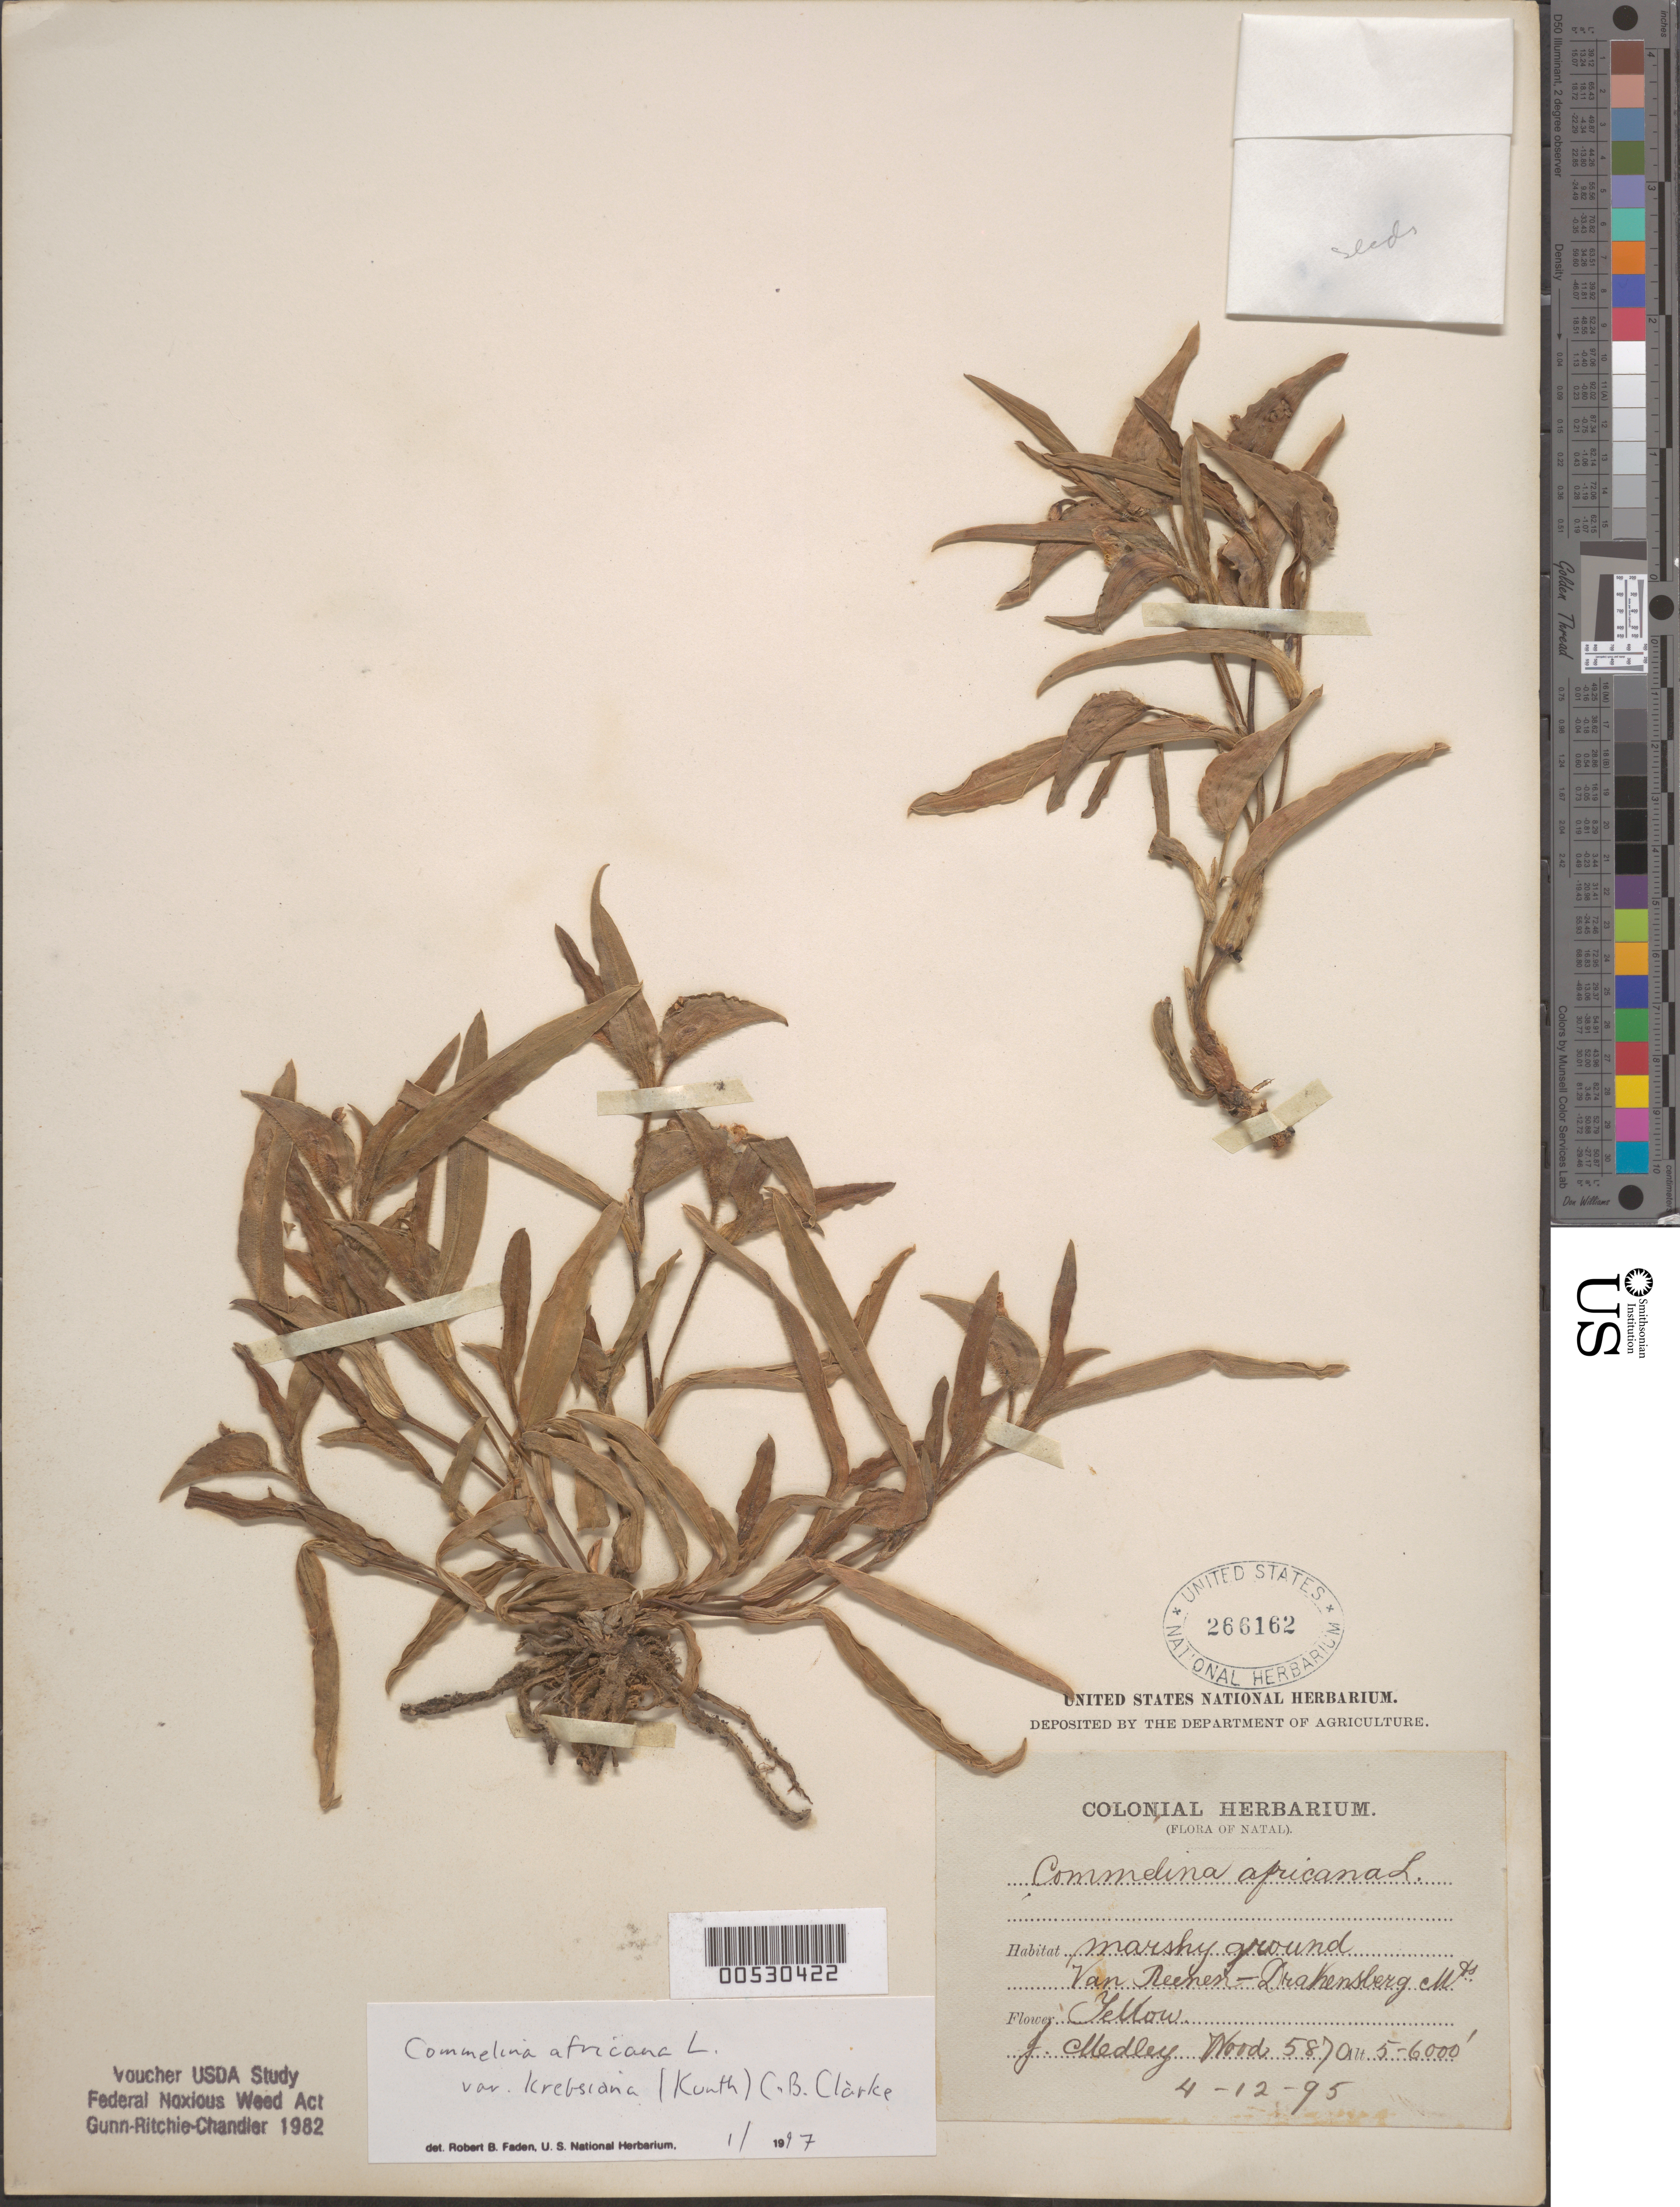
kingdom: Plantae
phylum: Tracheophyta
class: Liliopsida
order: Commelinales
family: Commelinaceae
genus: Commelina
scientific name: Commelina africana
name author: L.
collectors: J. M. Wood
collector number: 5870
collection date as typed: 04 Dec 1895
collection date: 1895-12-04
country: South Africa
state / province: KwaZulu-Natal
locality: Van neenen - drakensberg mts.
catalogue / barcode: US 266162